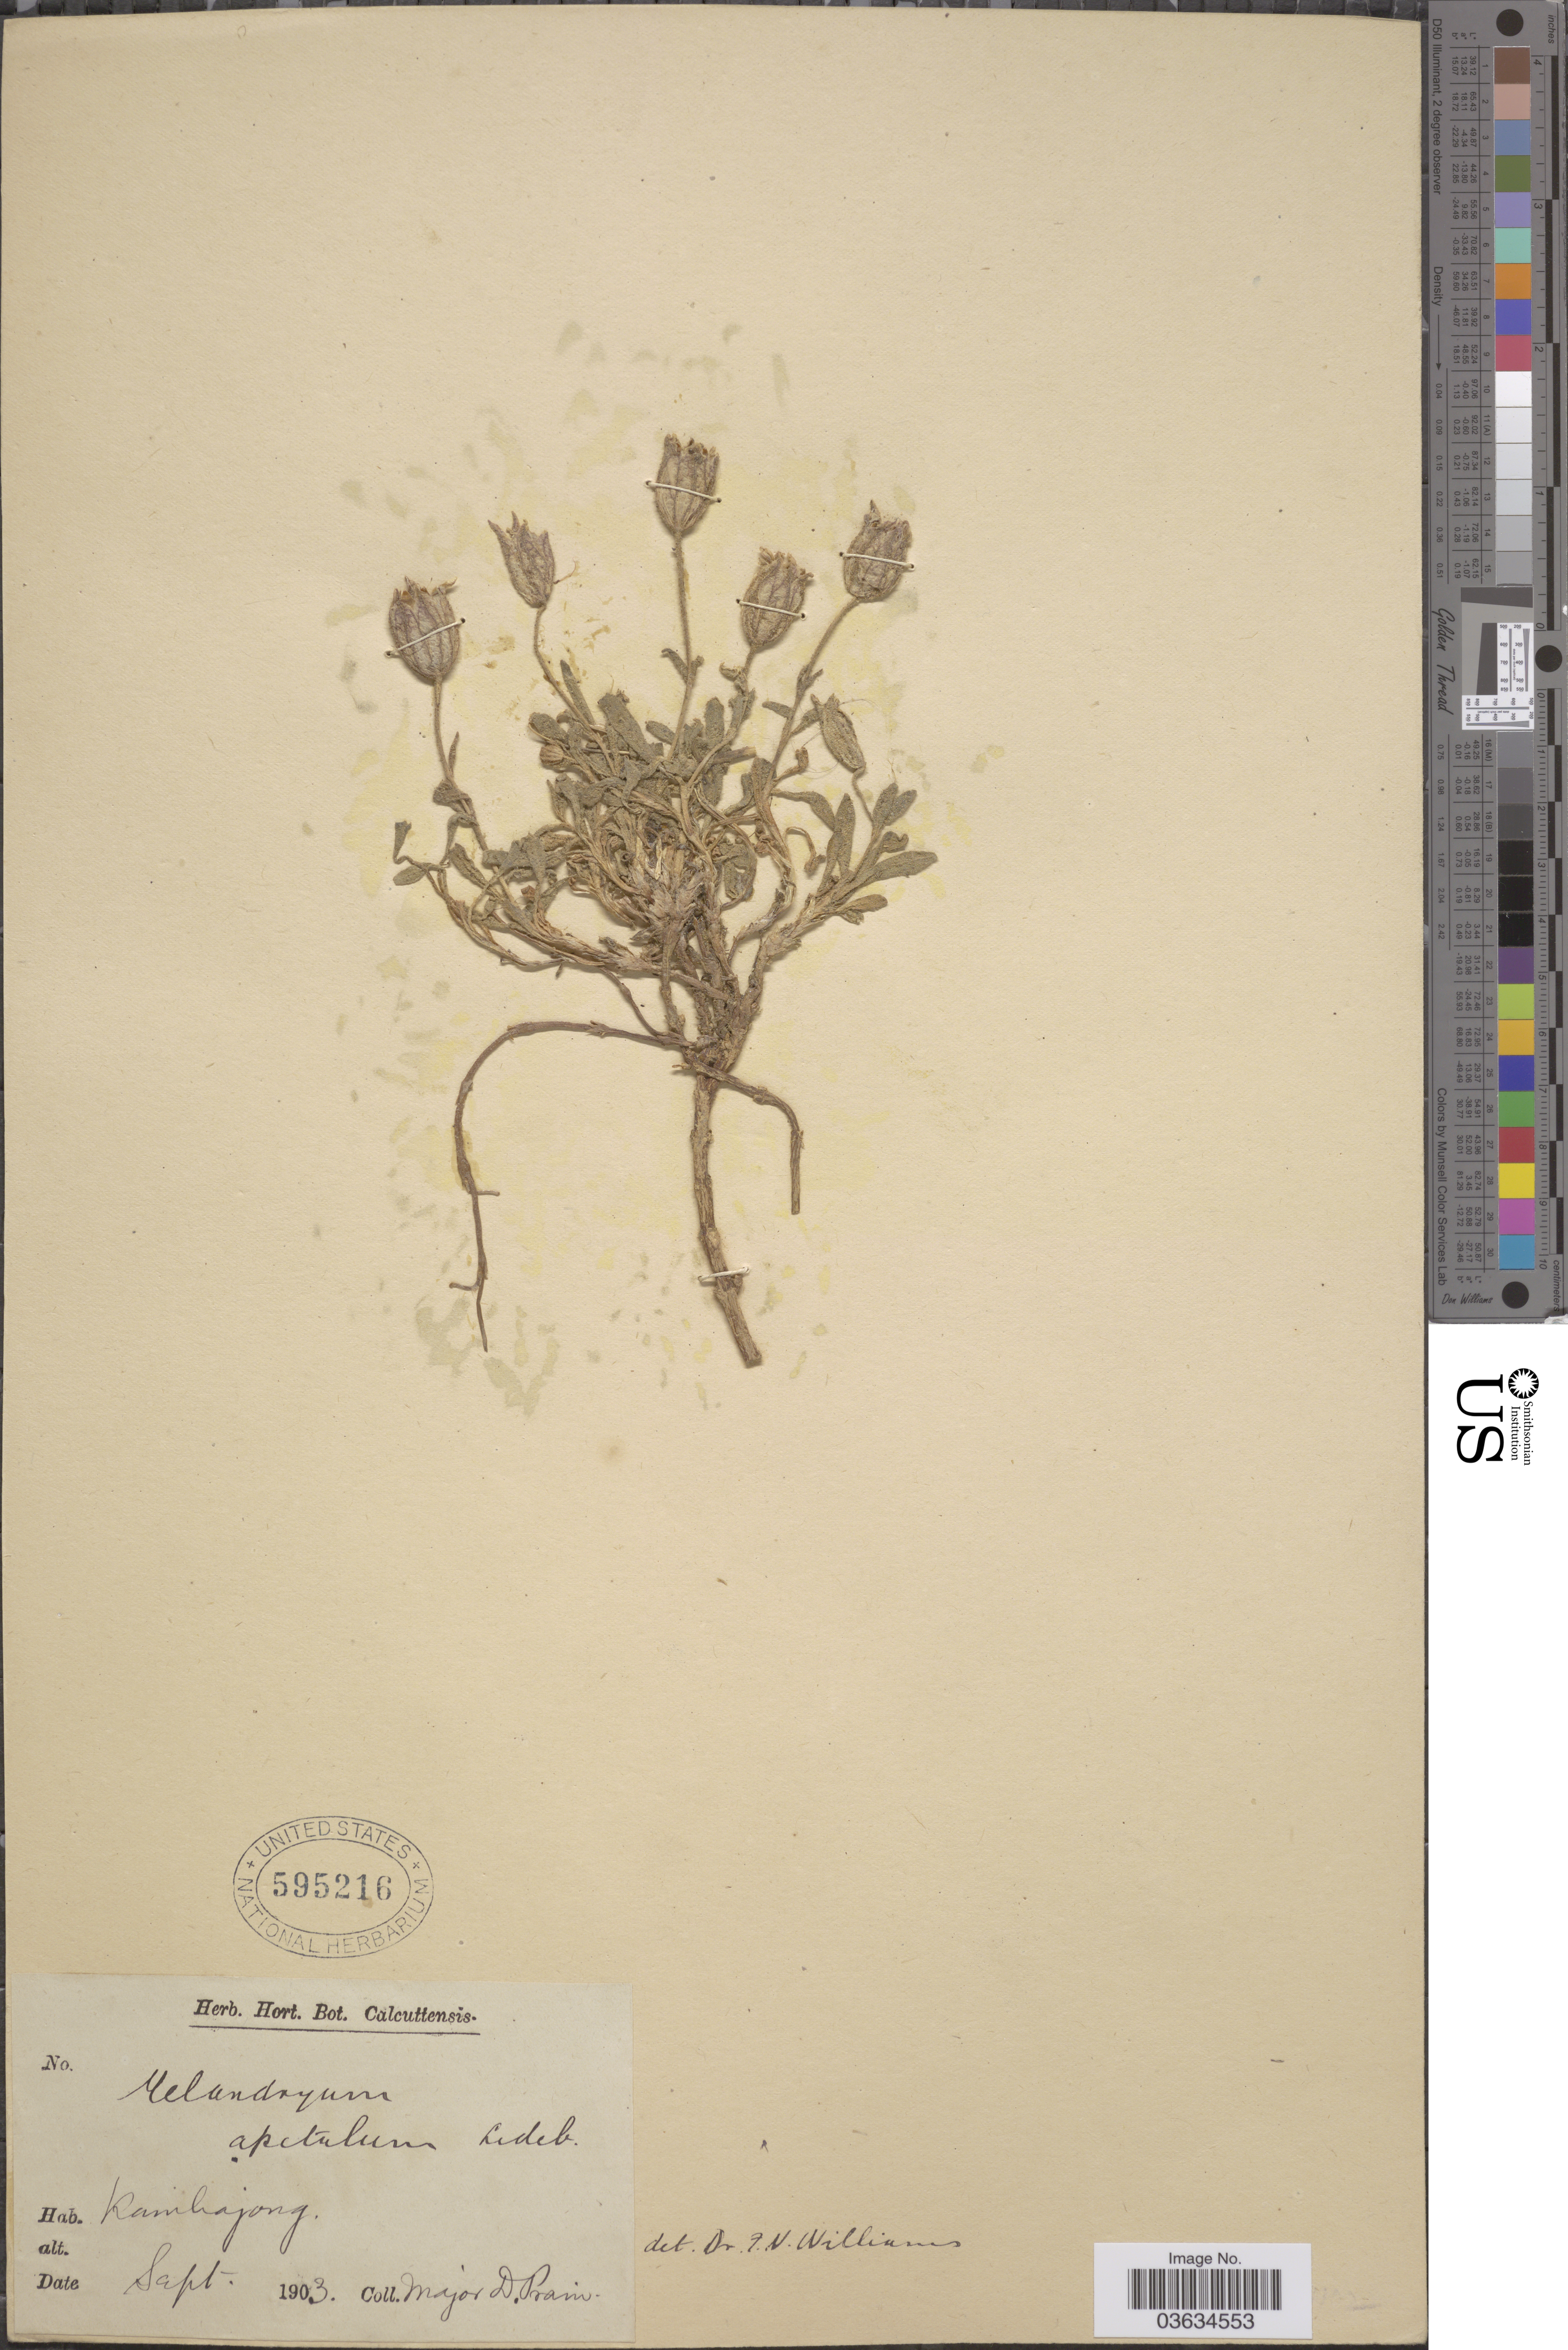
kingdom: Plantae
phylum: Tracheophyta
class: Magnoliopsida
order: Caryophyllales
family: Caryophyllaceae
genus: Silene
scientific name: Silene uralensis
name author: (Rupr.) Bocquet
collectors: D. Prain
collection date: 1903-09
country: India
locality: Kamhajong.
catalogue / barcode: US 595216